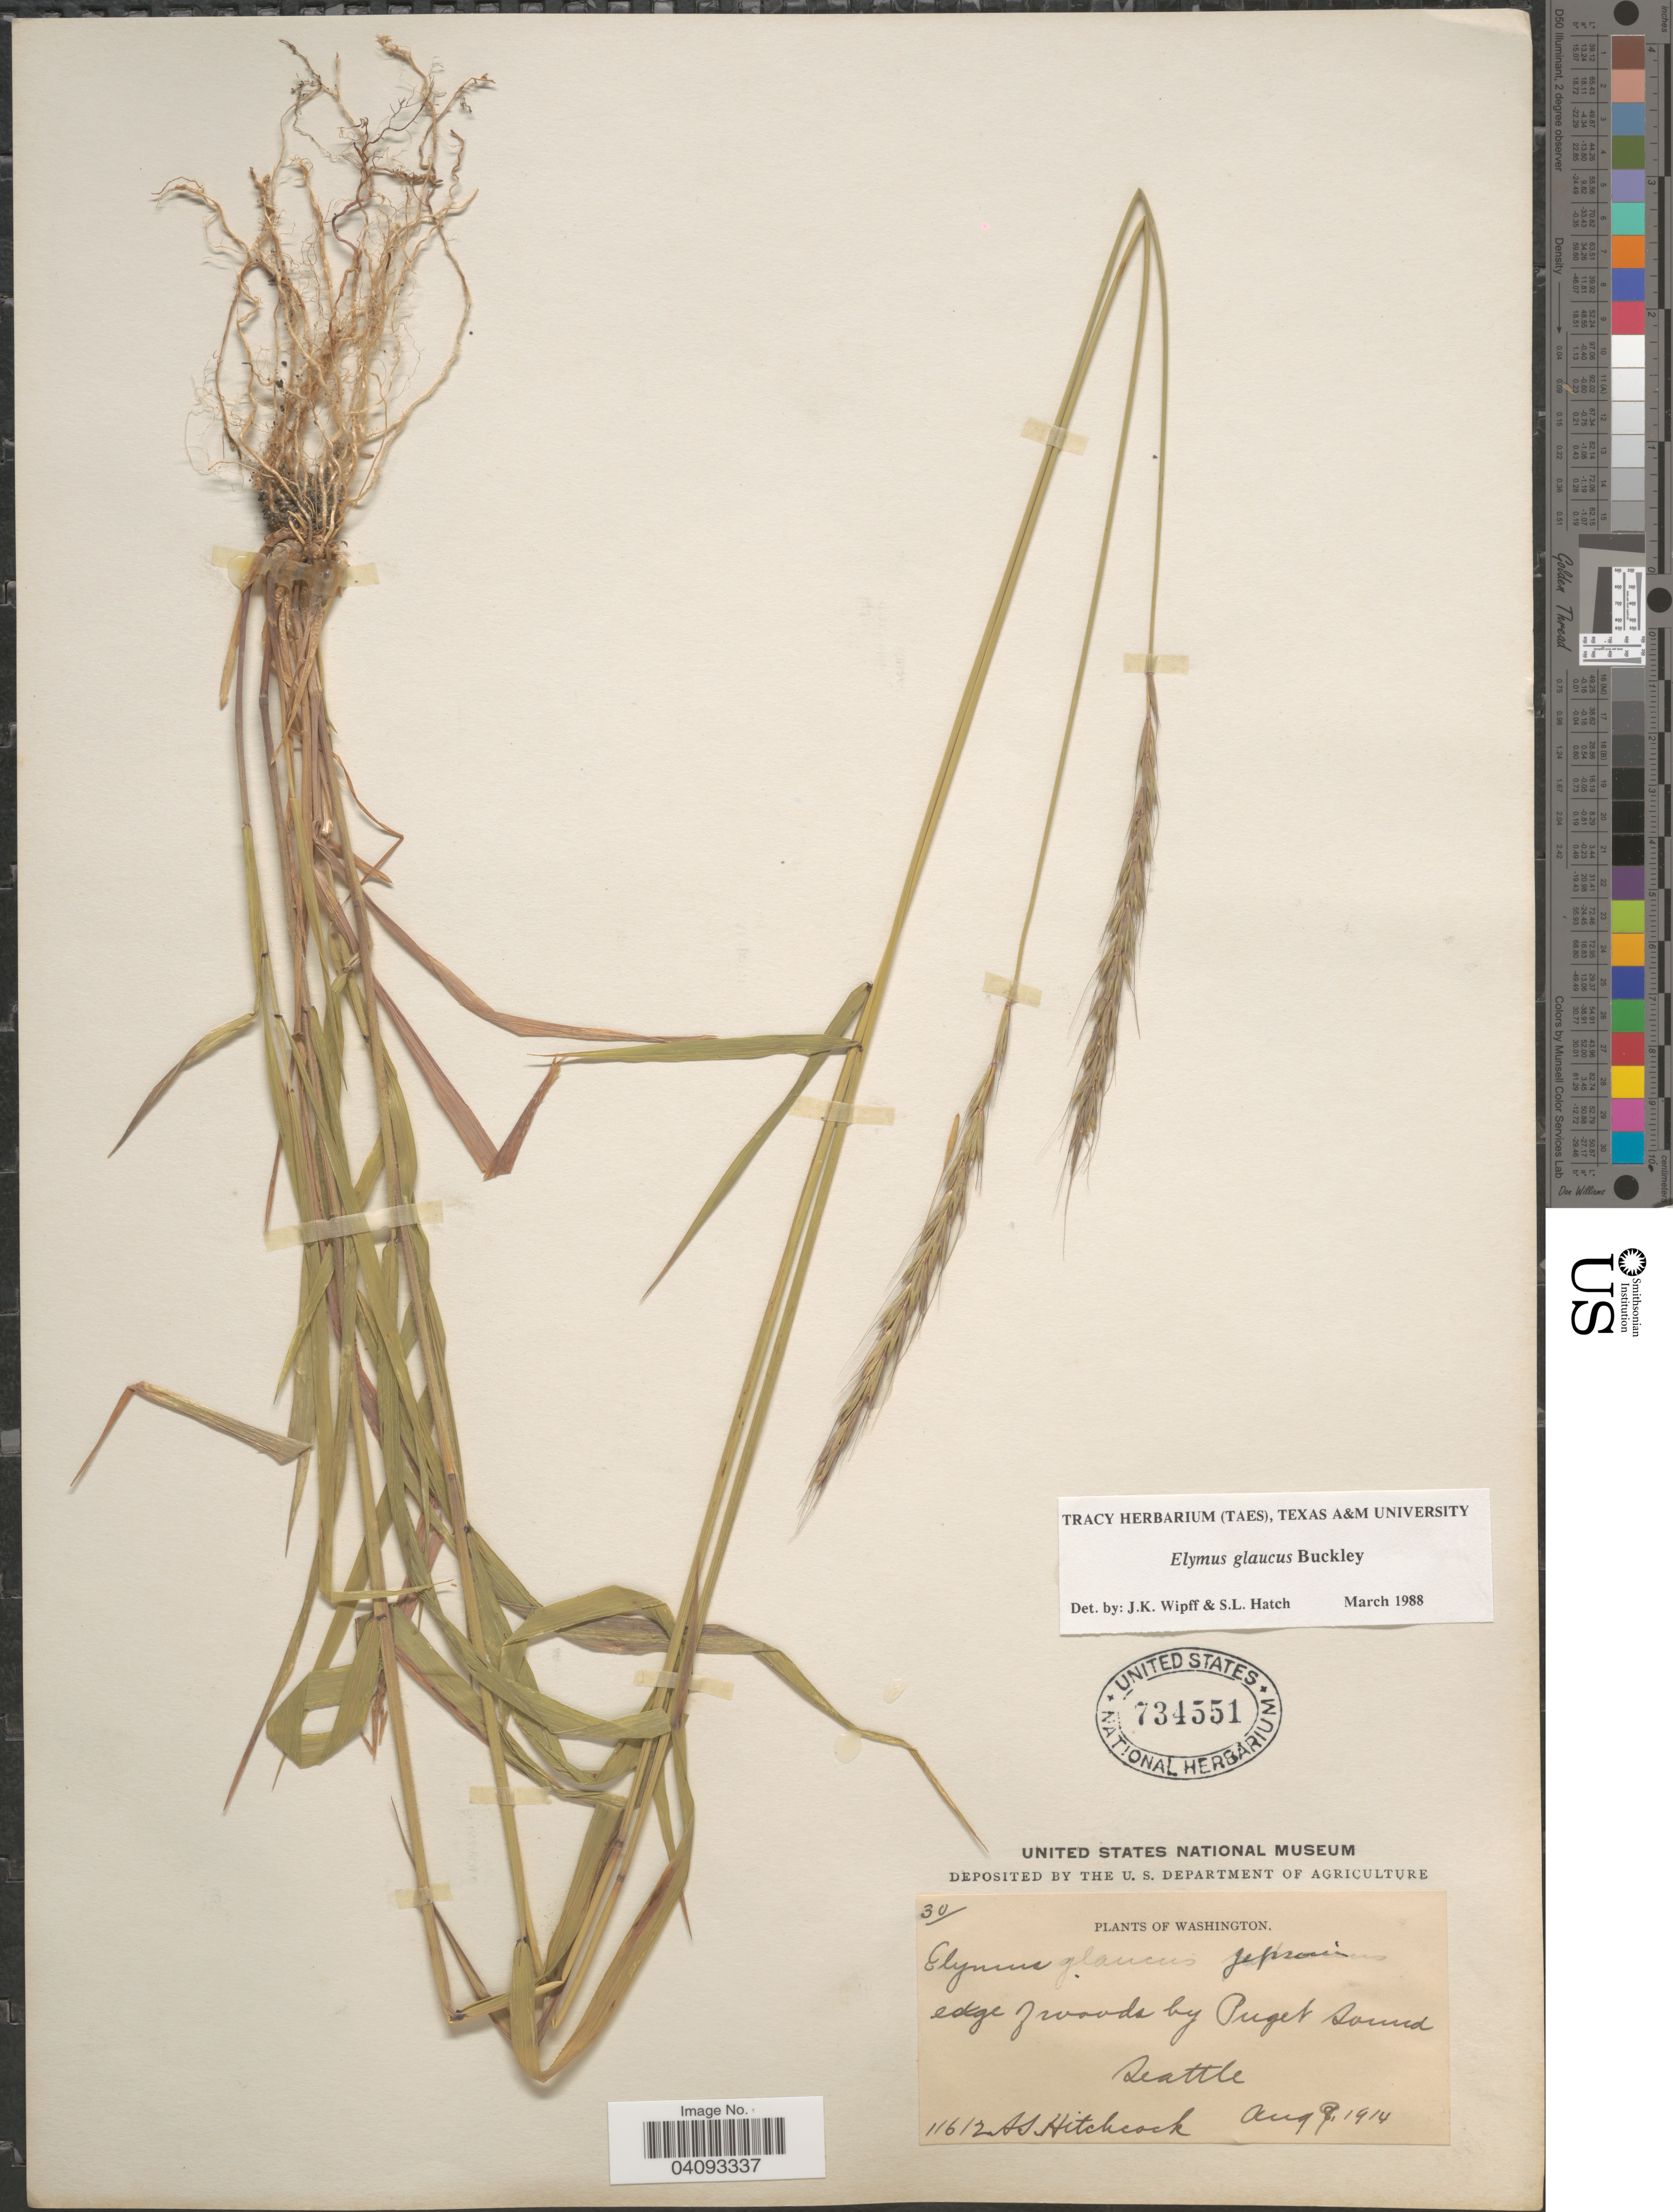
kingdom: Plantae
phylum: Tracheophyta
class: Liliopsida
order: Poales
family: Poaceae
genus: Elymus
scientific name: Elymus glaucus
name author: Buckley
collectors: A. S. Hitchcock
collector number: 11612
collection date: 1914-08-09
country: United States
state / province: Washington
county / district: King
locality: Edge of woods by Puget Sound Seattle.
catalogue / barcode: US 734551